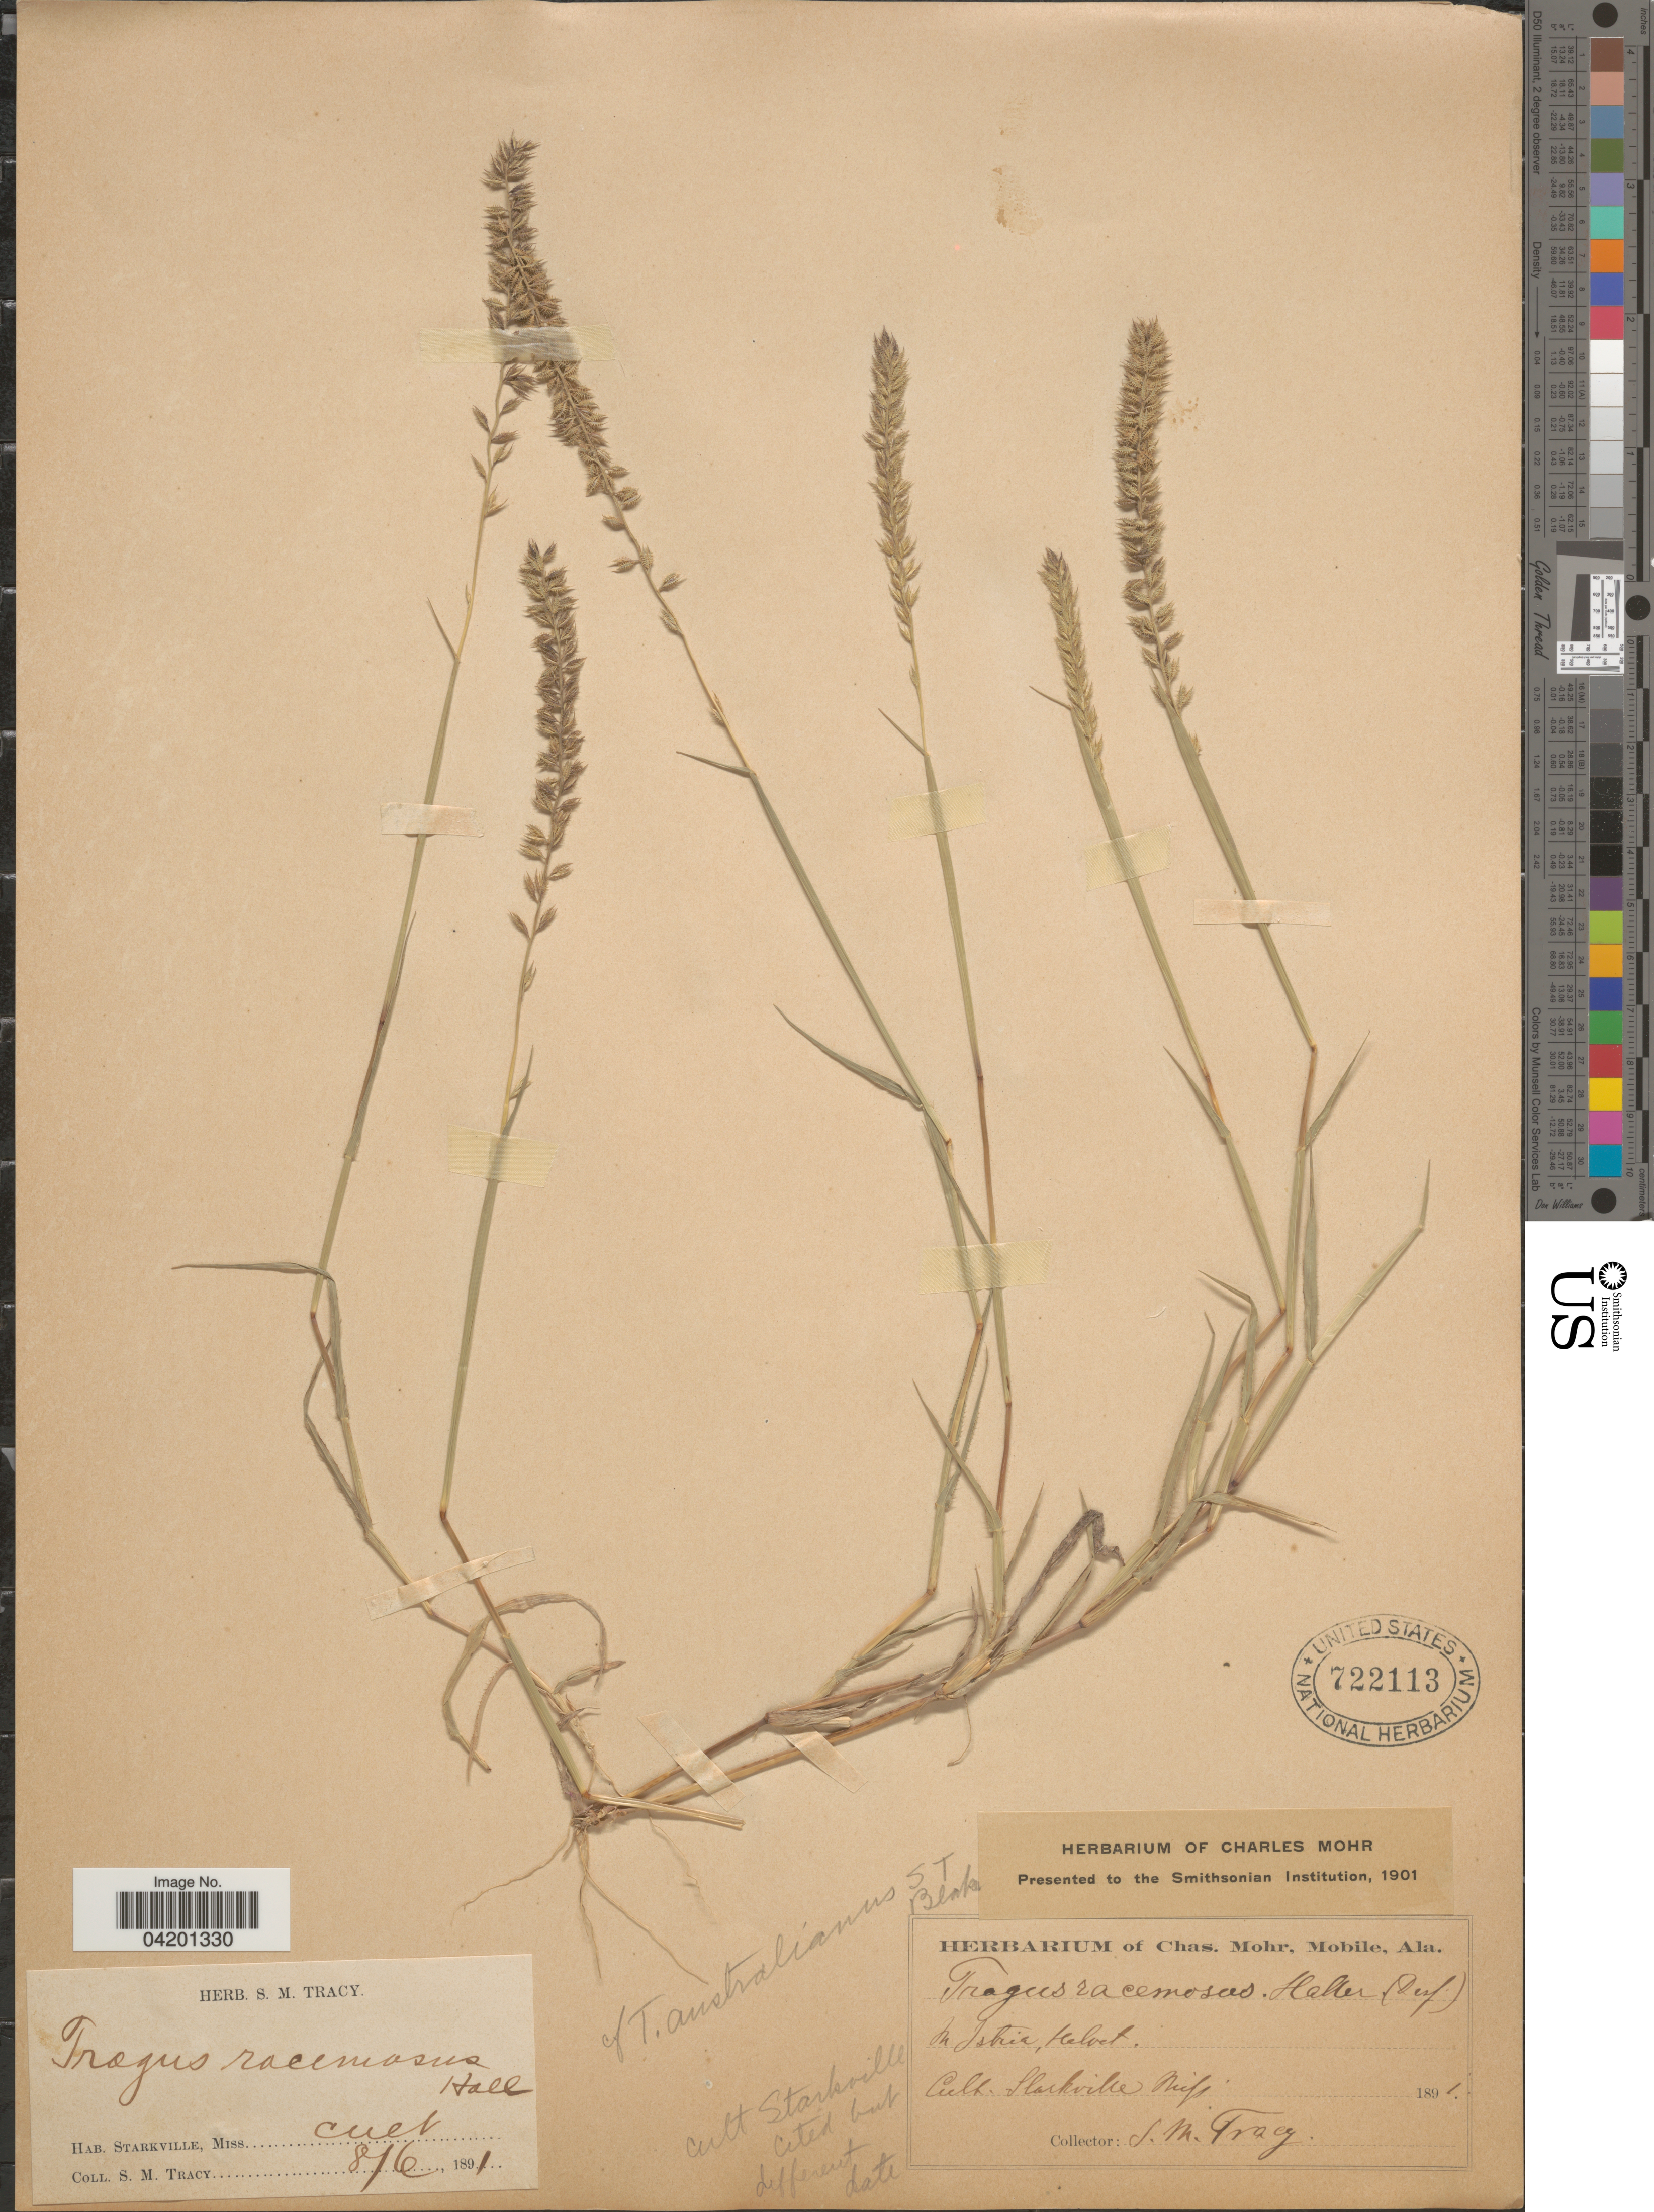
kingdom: Plantae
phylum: Tracheophyta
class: Liliopsida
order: Poales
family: Poaceae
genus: Tragus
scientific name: Tragus racemosus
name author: (L.) All.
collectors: S. M. Tracy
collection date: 1891-08-06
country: United States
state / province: Mississippi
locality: Starkville.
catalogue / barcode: US 72213